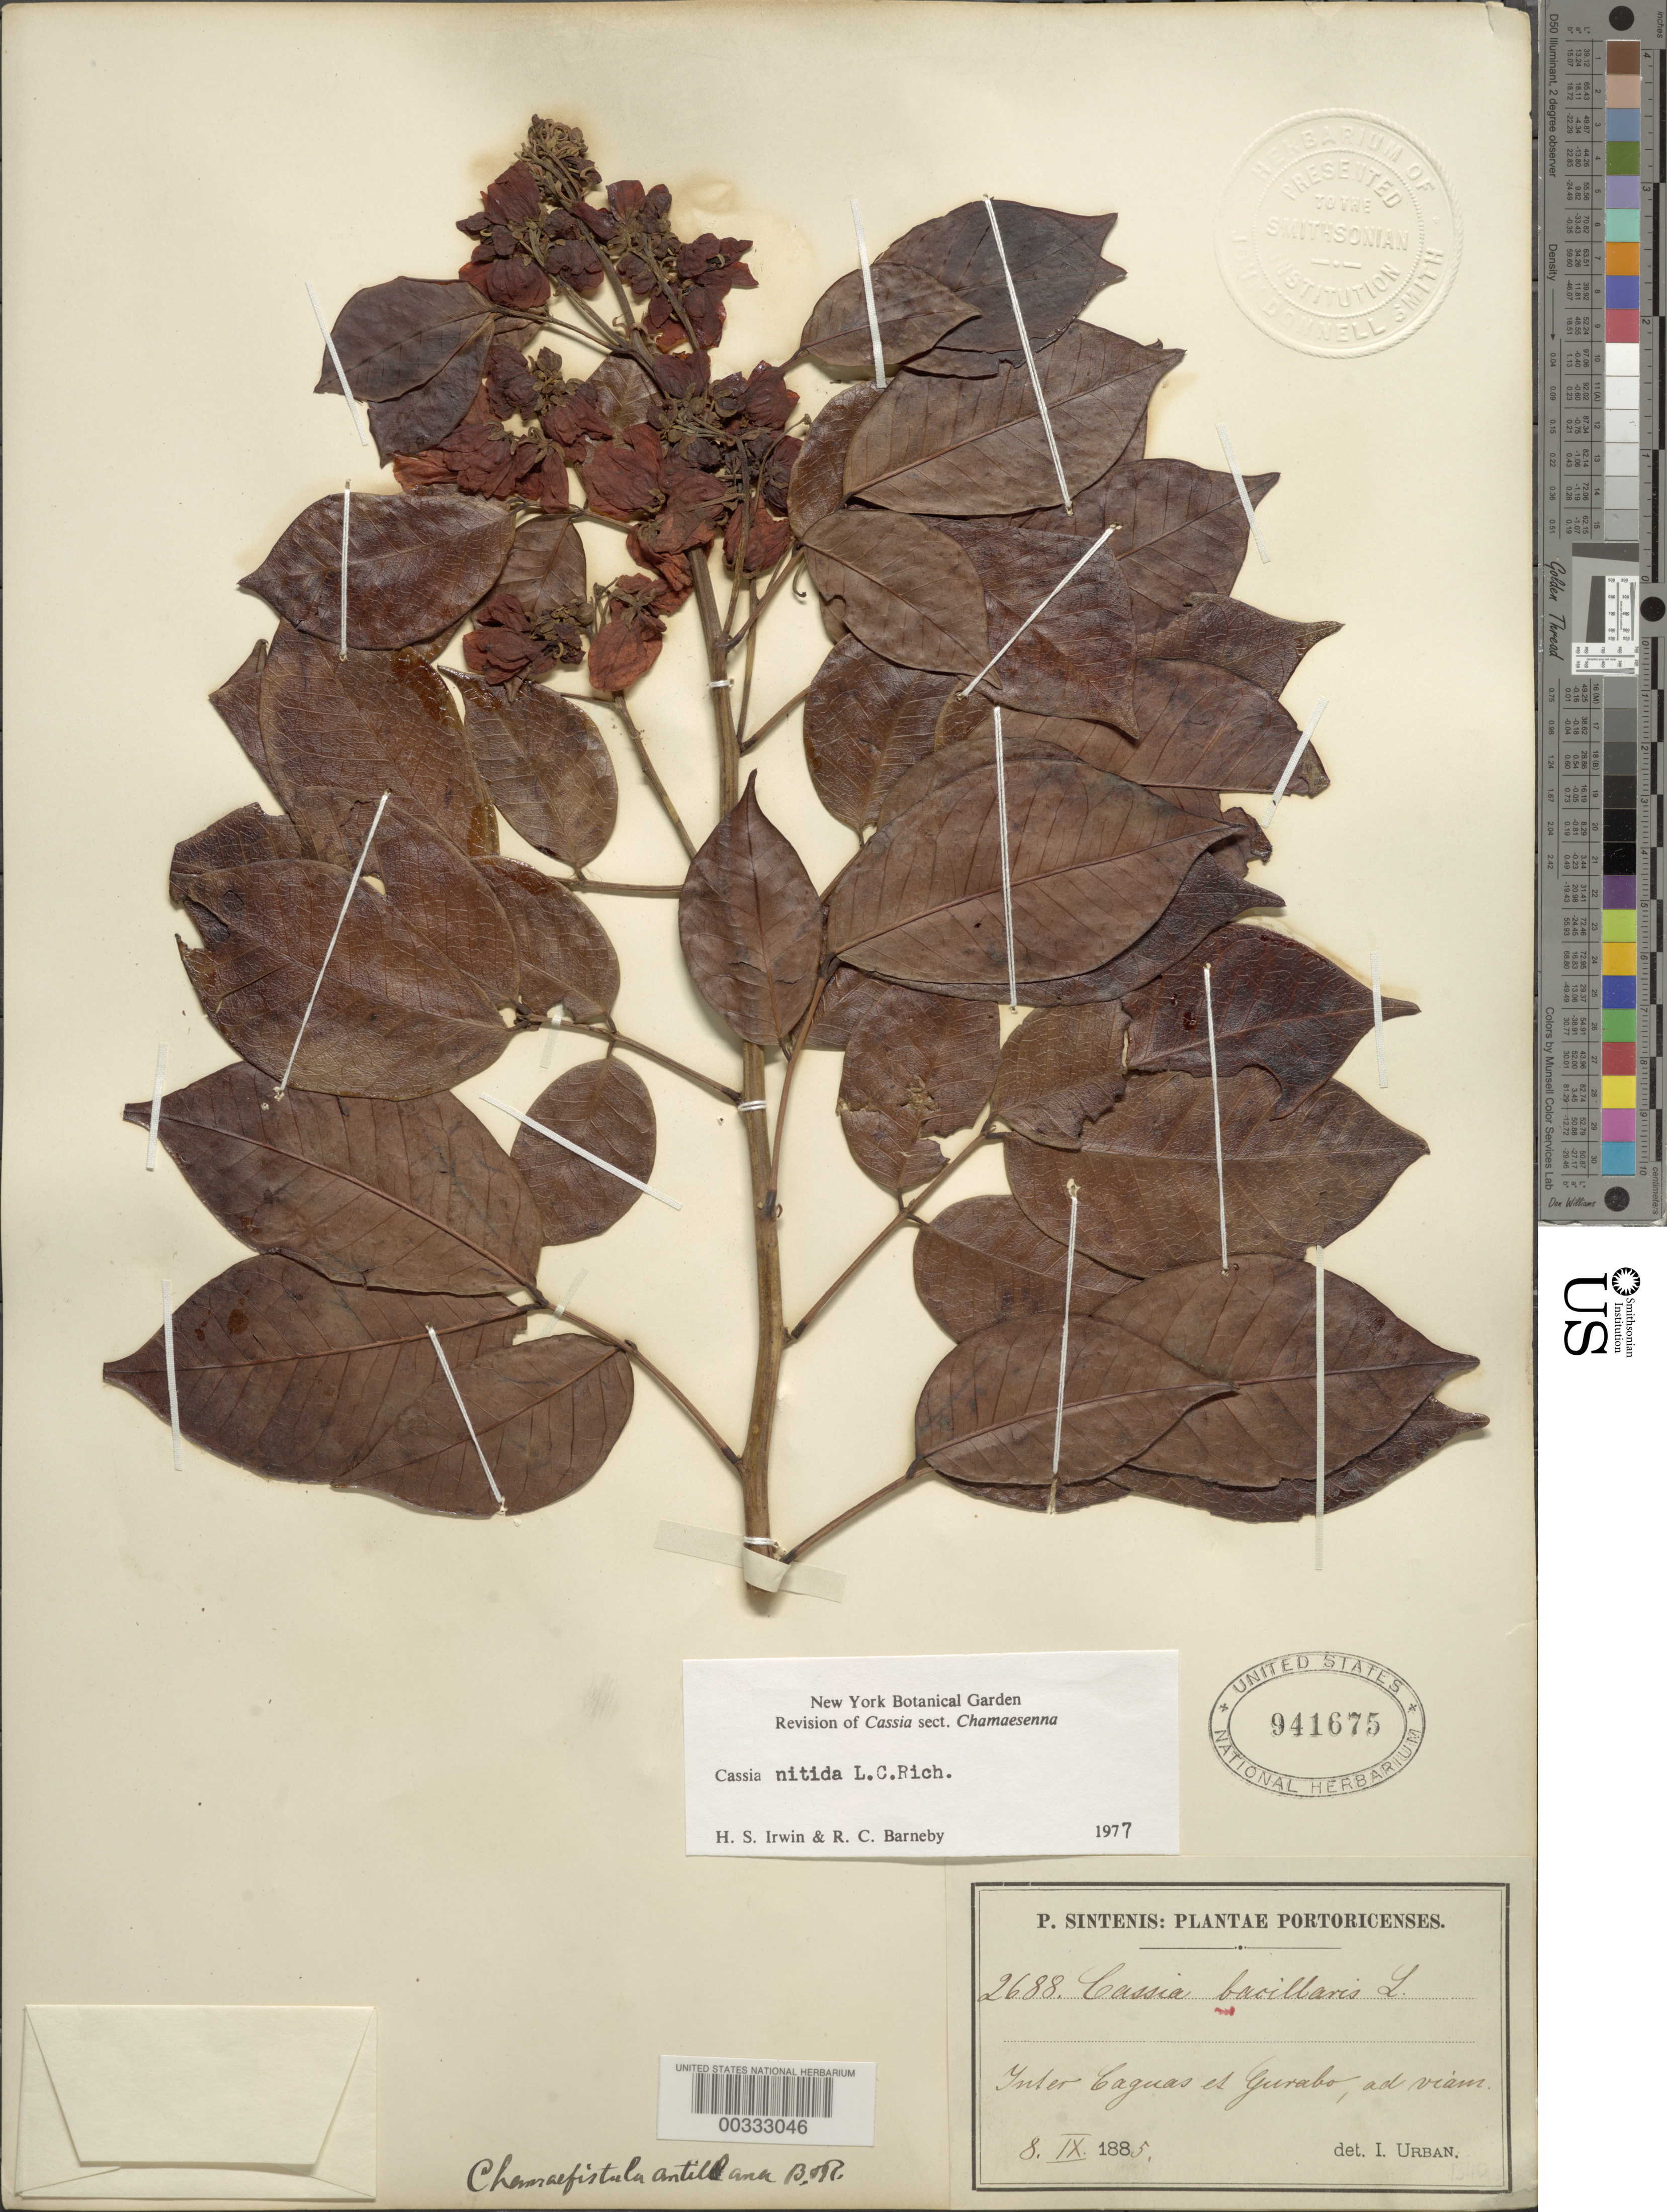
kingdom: Plantae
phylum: Tracheophyta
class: Magnoliopsida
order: Fabales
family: Fabaceae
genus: Senna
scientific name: Senna nitida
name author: (Rich.) H.S. Irwin & Barneby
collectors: P. Sintenis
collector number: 2688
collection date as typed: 08 Sep 1885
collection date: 1885-09-08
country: Puerto Rico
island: Greater Antilles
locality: Between caguas and gurabo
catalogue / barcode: US 941675